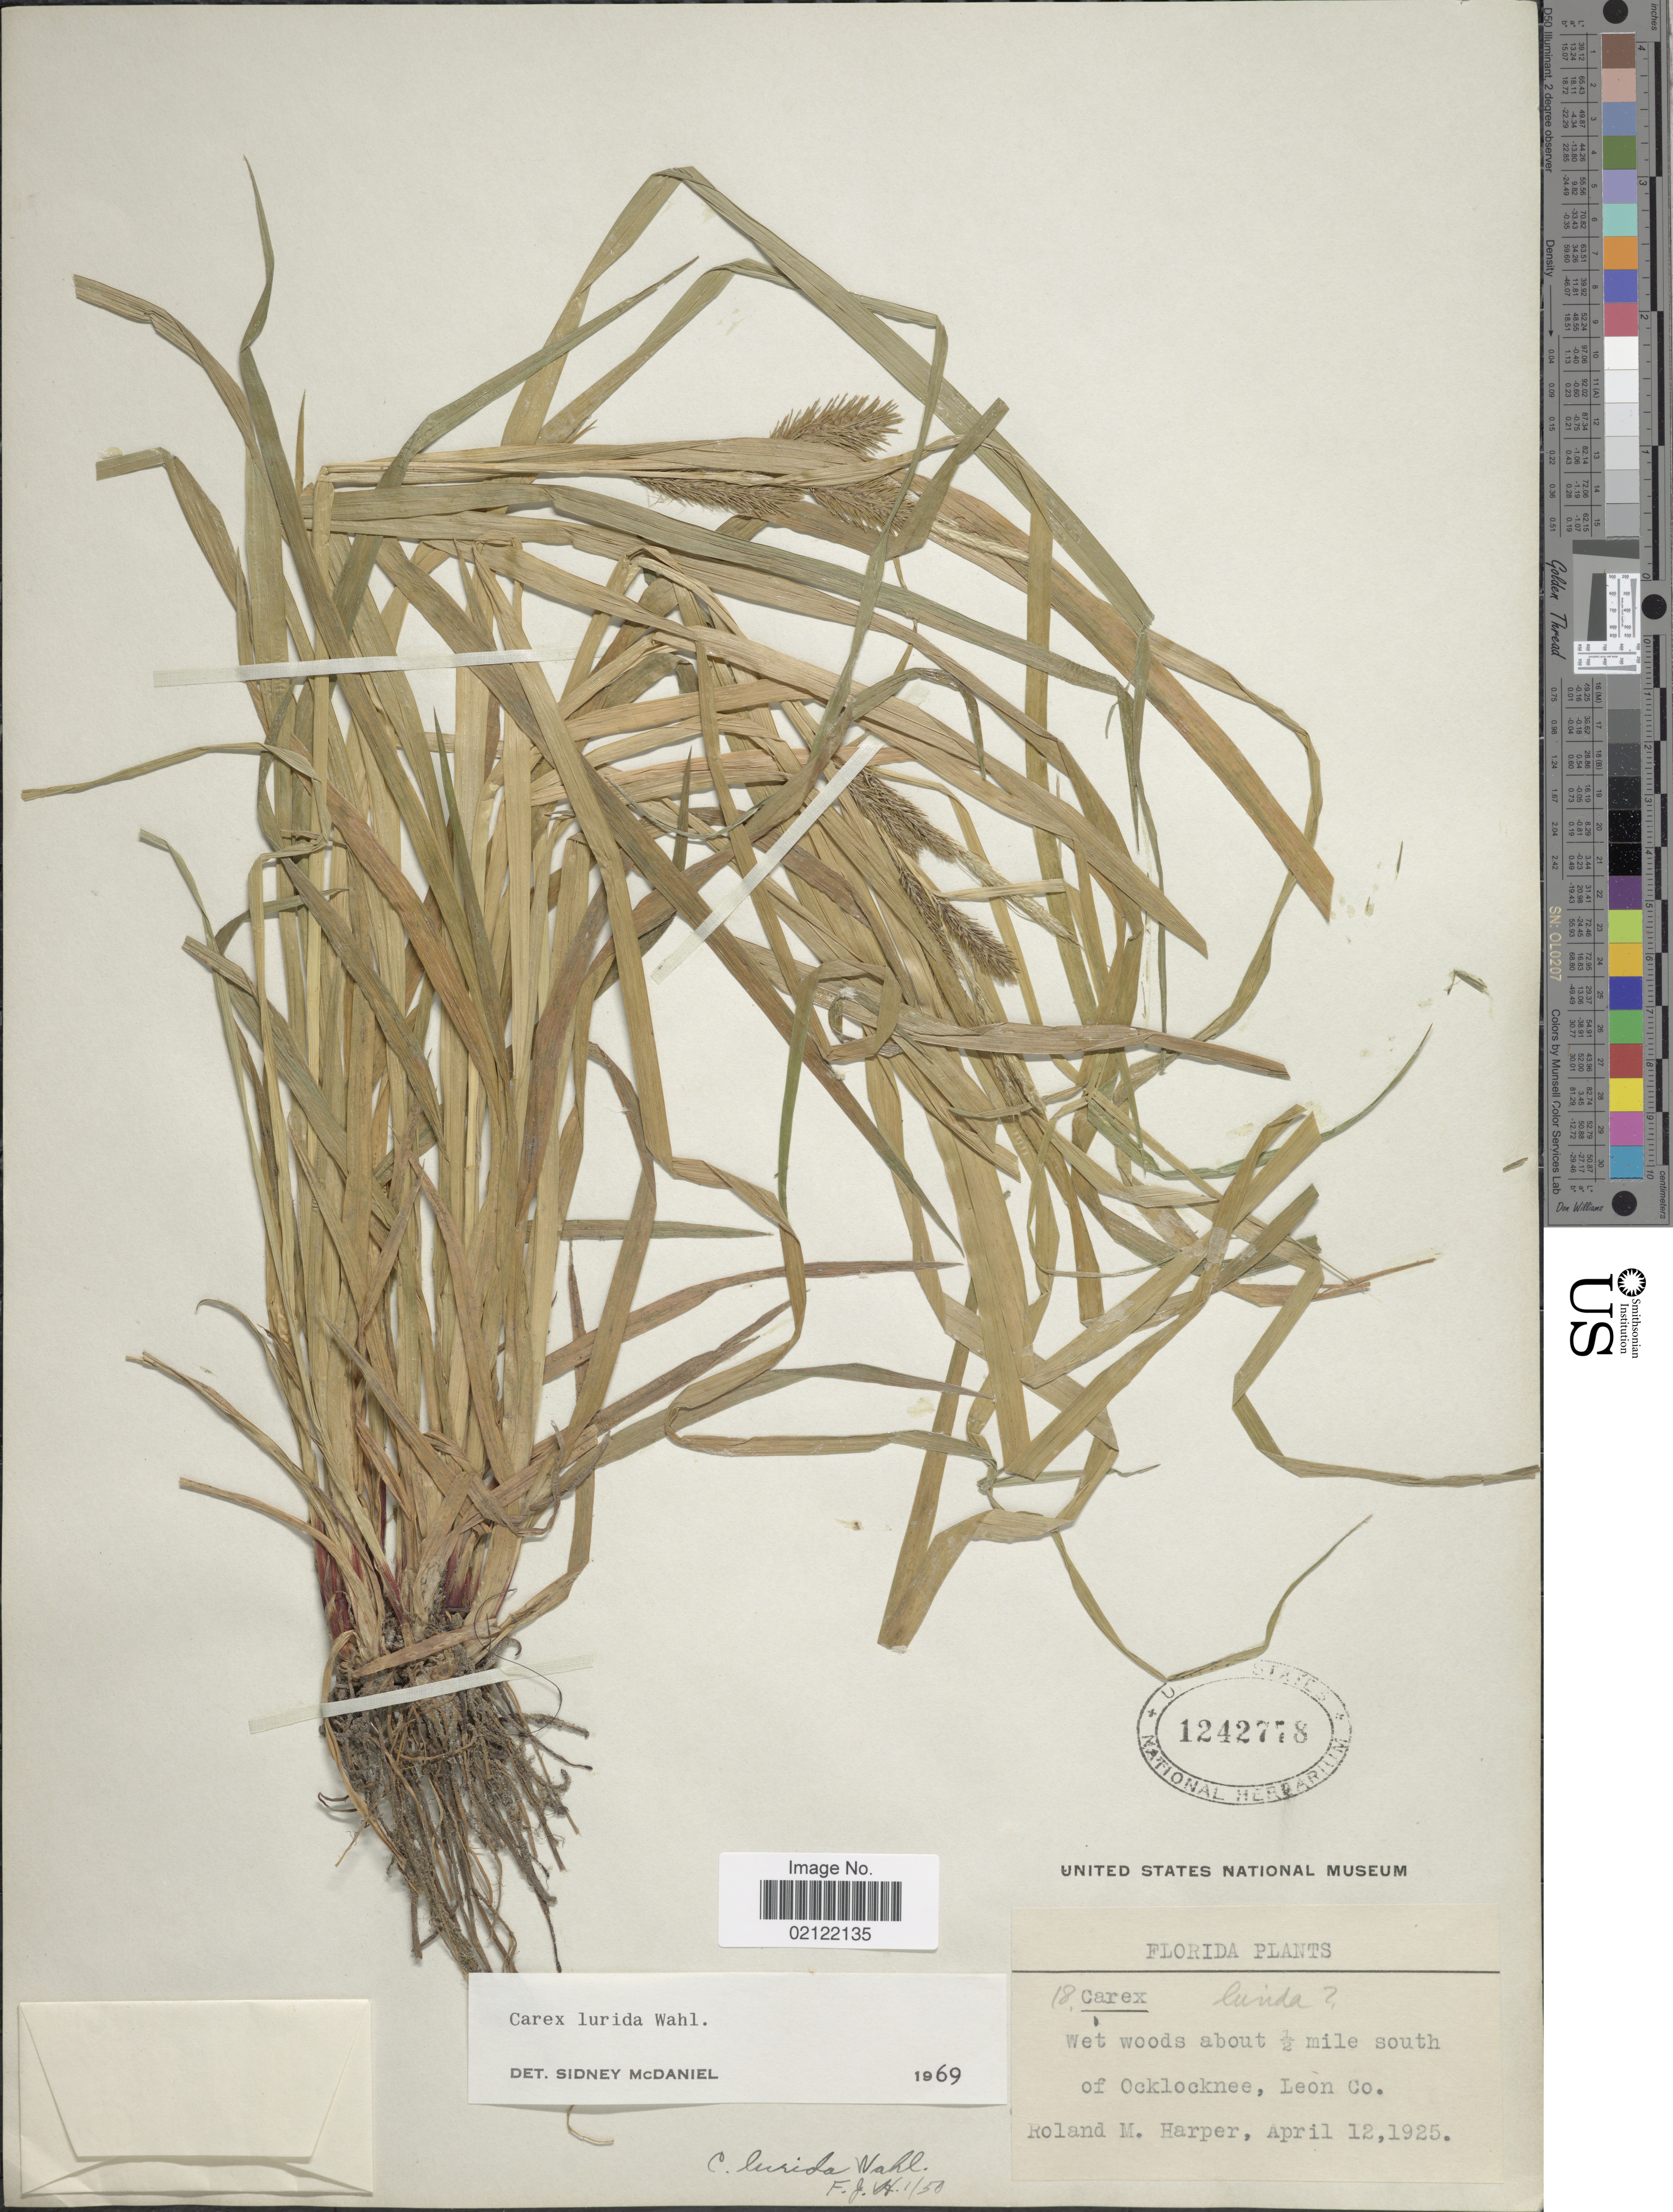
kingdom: Plantae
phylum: Tracheophyta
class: Liliopsida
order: Poales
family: Cyperaceae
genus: Carex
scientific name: Carex lurida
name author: Wahlenb.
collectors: R. M. Harper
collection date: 1925-04-12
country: United States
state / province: Florida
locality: Wet woods about ½ mile south of Ocklocknee, Leon Co.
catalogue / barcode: US 1242778